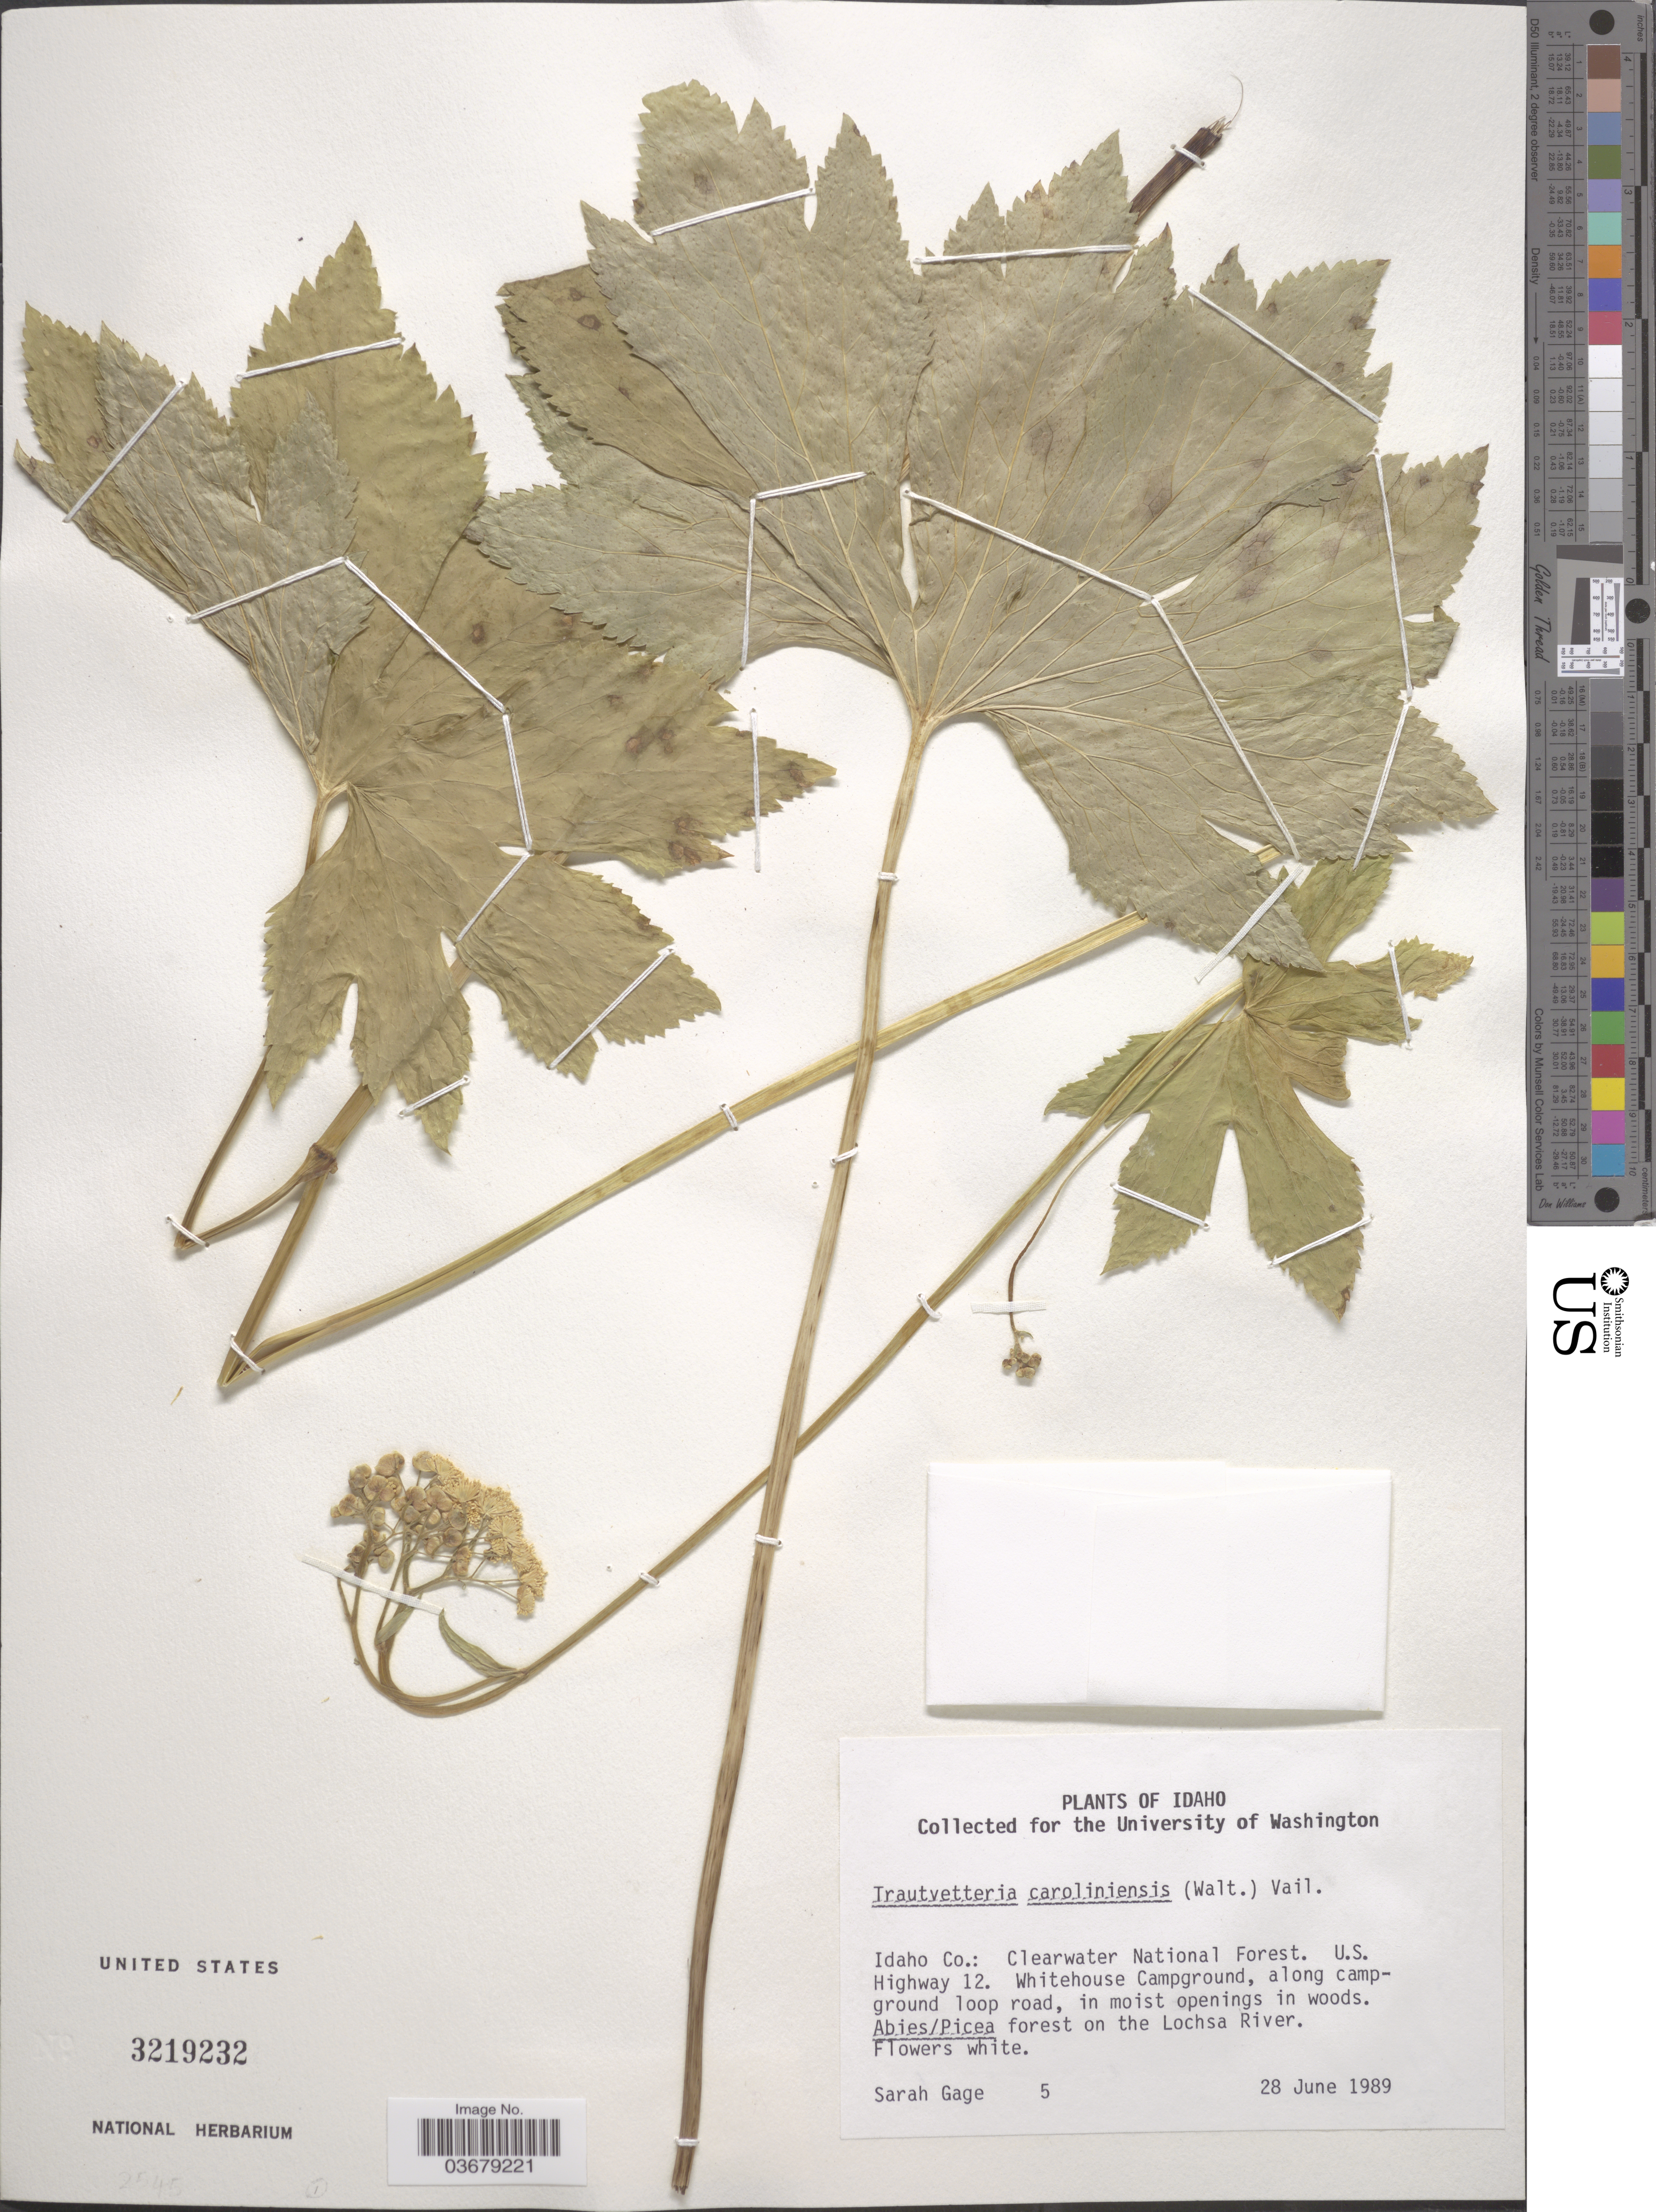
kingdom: Plantae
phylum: Tracheophyta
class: Magnoliopsida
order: Ranunculales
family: Ranunculaceae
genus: Trautvetteria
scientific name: Trautvetteria caroliniensis var. grandis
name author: (Water) Vail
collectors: S. Gage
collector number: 5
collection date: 1989-06-28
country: United States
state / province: Idaho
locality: Idaho Co.: Clearwater National Forest. U.S. Highway 12. Whitehouse Campground, along campground loop road. On the Lochsa River.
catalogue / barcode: US 3219232